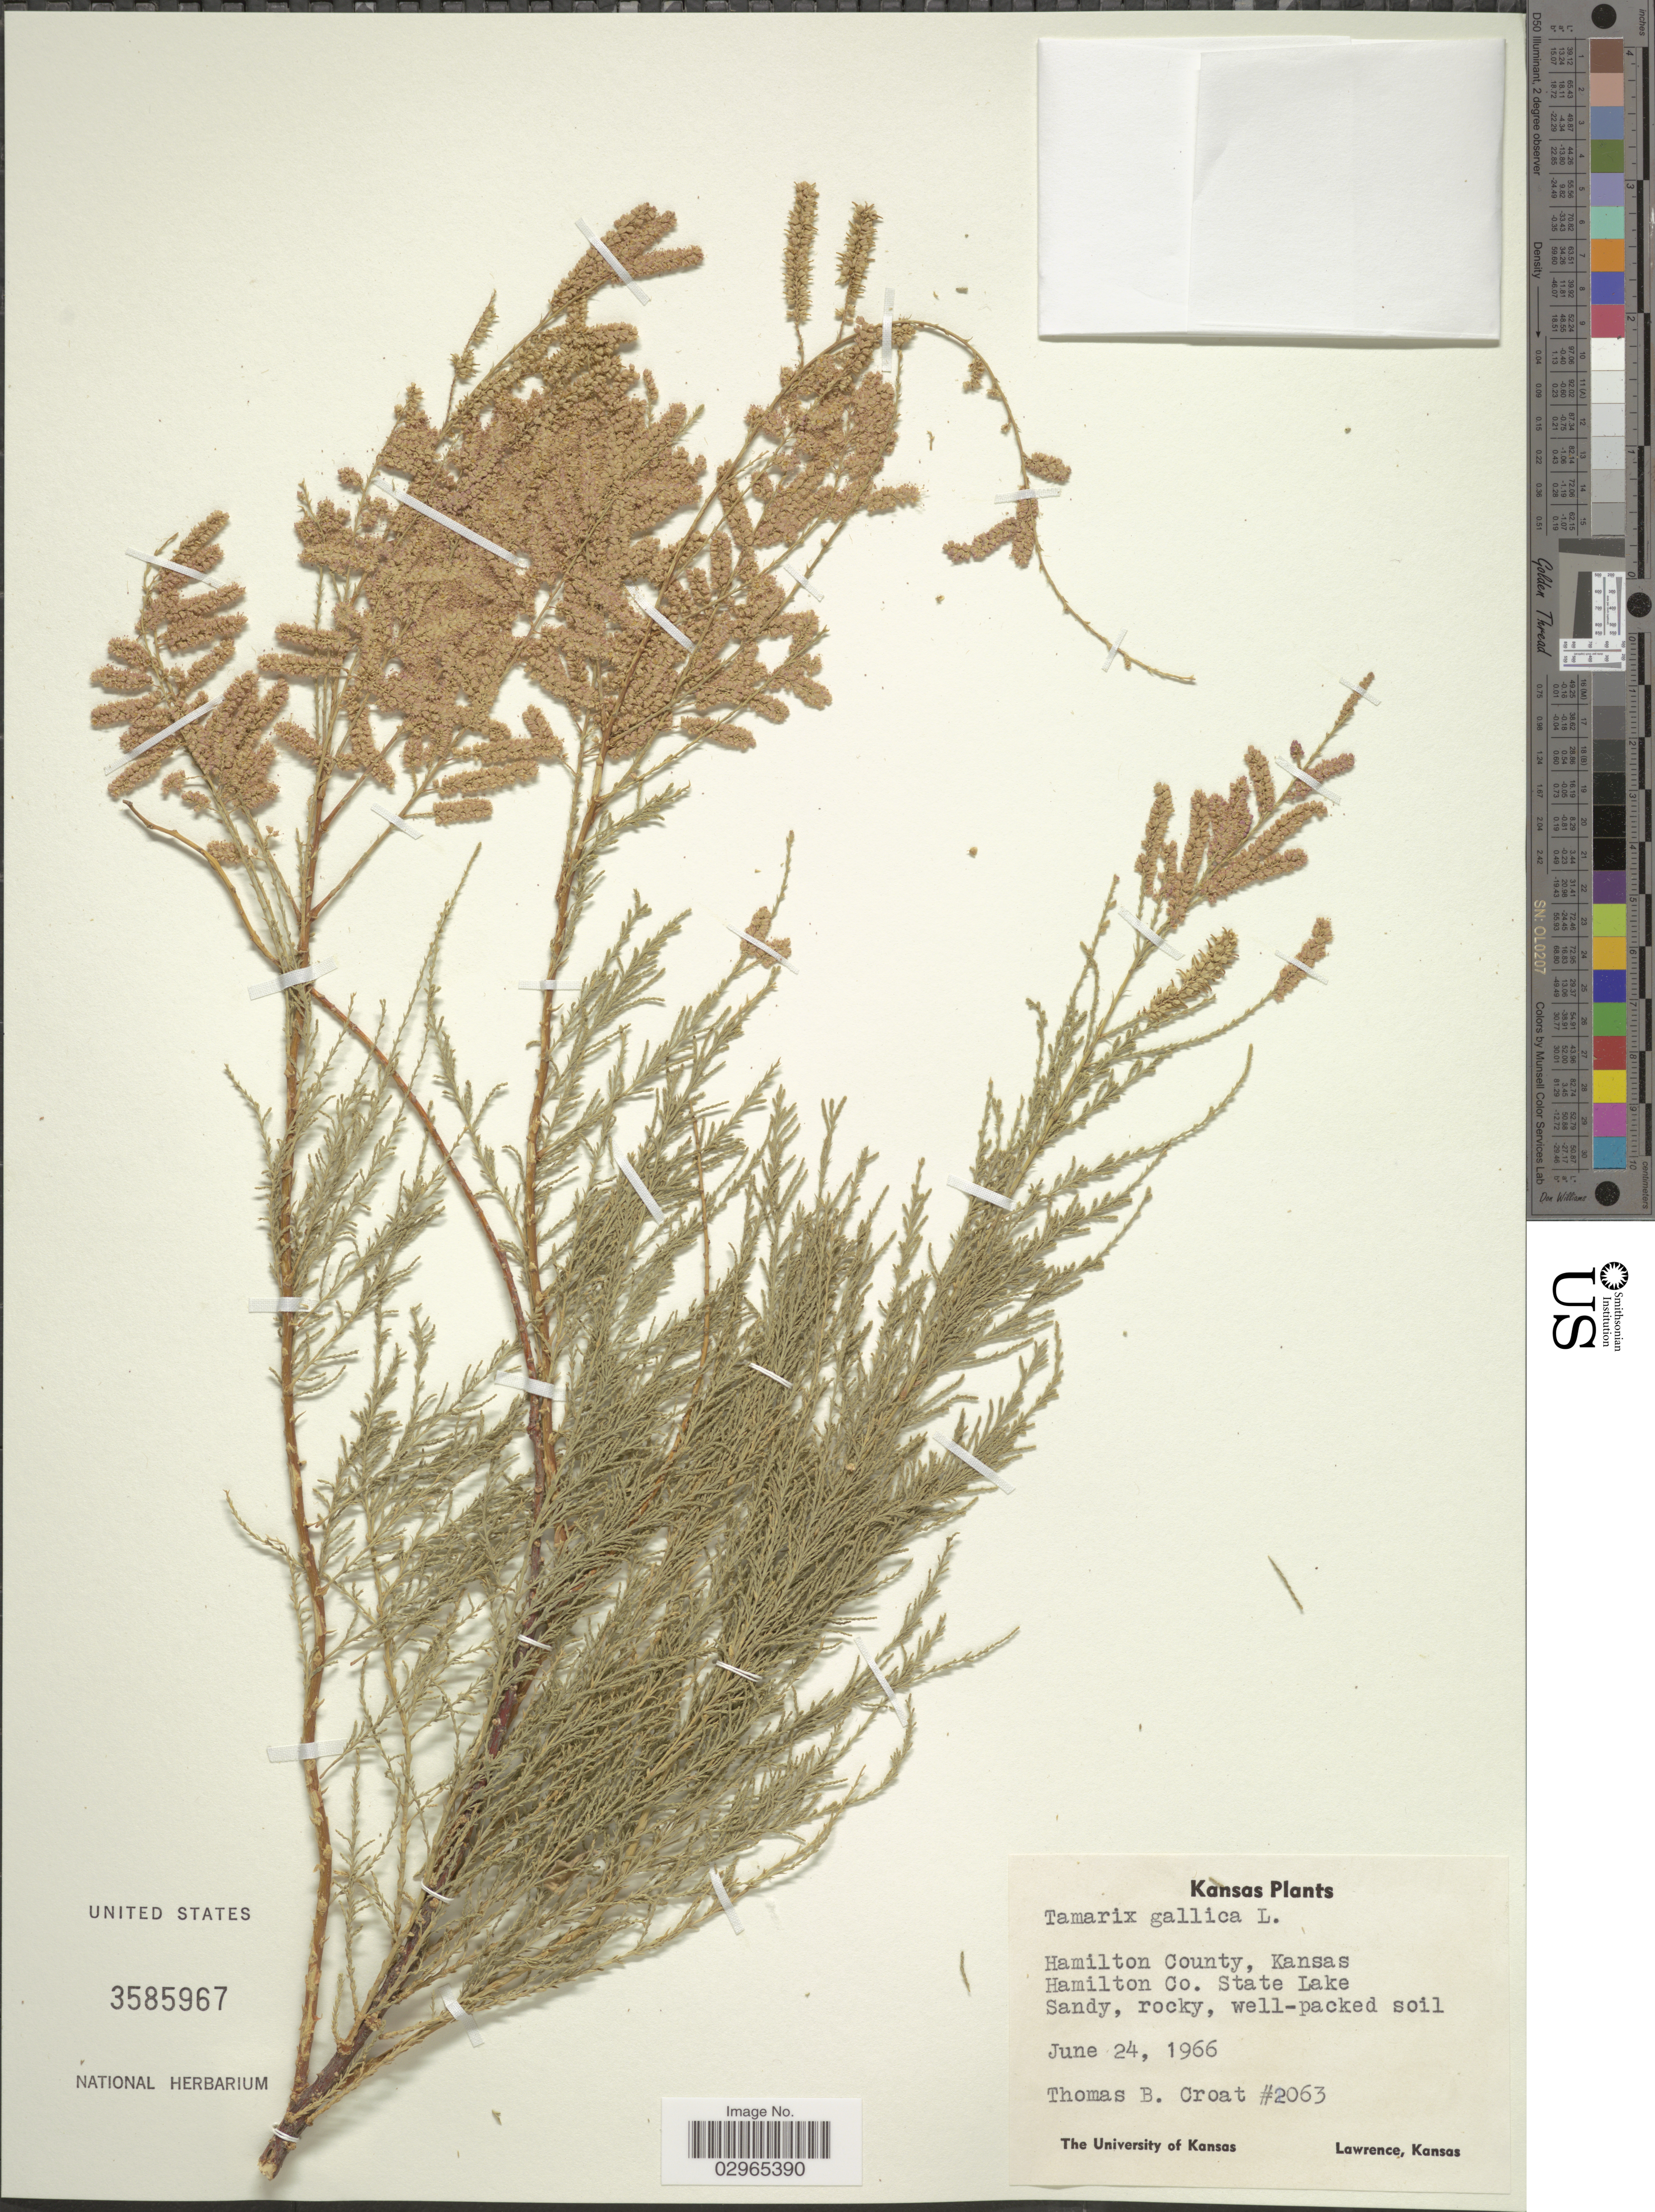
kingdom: Plantae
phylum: Tracheophyta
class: Magnoliopsida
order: Caryophyllales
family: Tamaricaceae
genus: Tamarix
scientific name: Tamarix gallica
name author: L.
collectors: T. B. Croat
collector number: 2063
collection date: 1966-06-24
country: United States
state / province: Kansas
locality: Hamilton County. Hamilton Co. State Lake.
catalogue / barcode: US 3585967